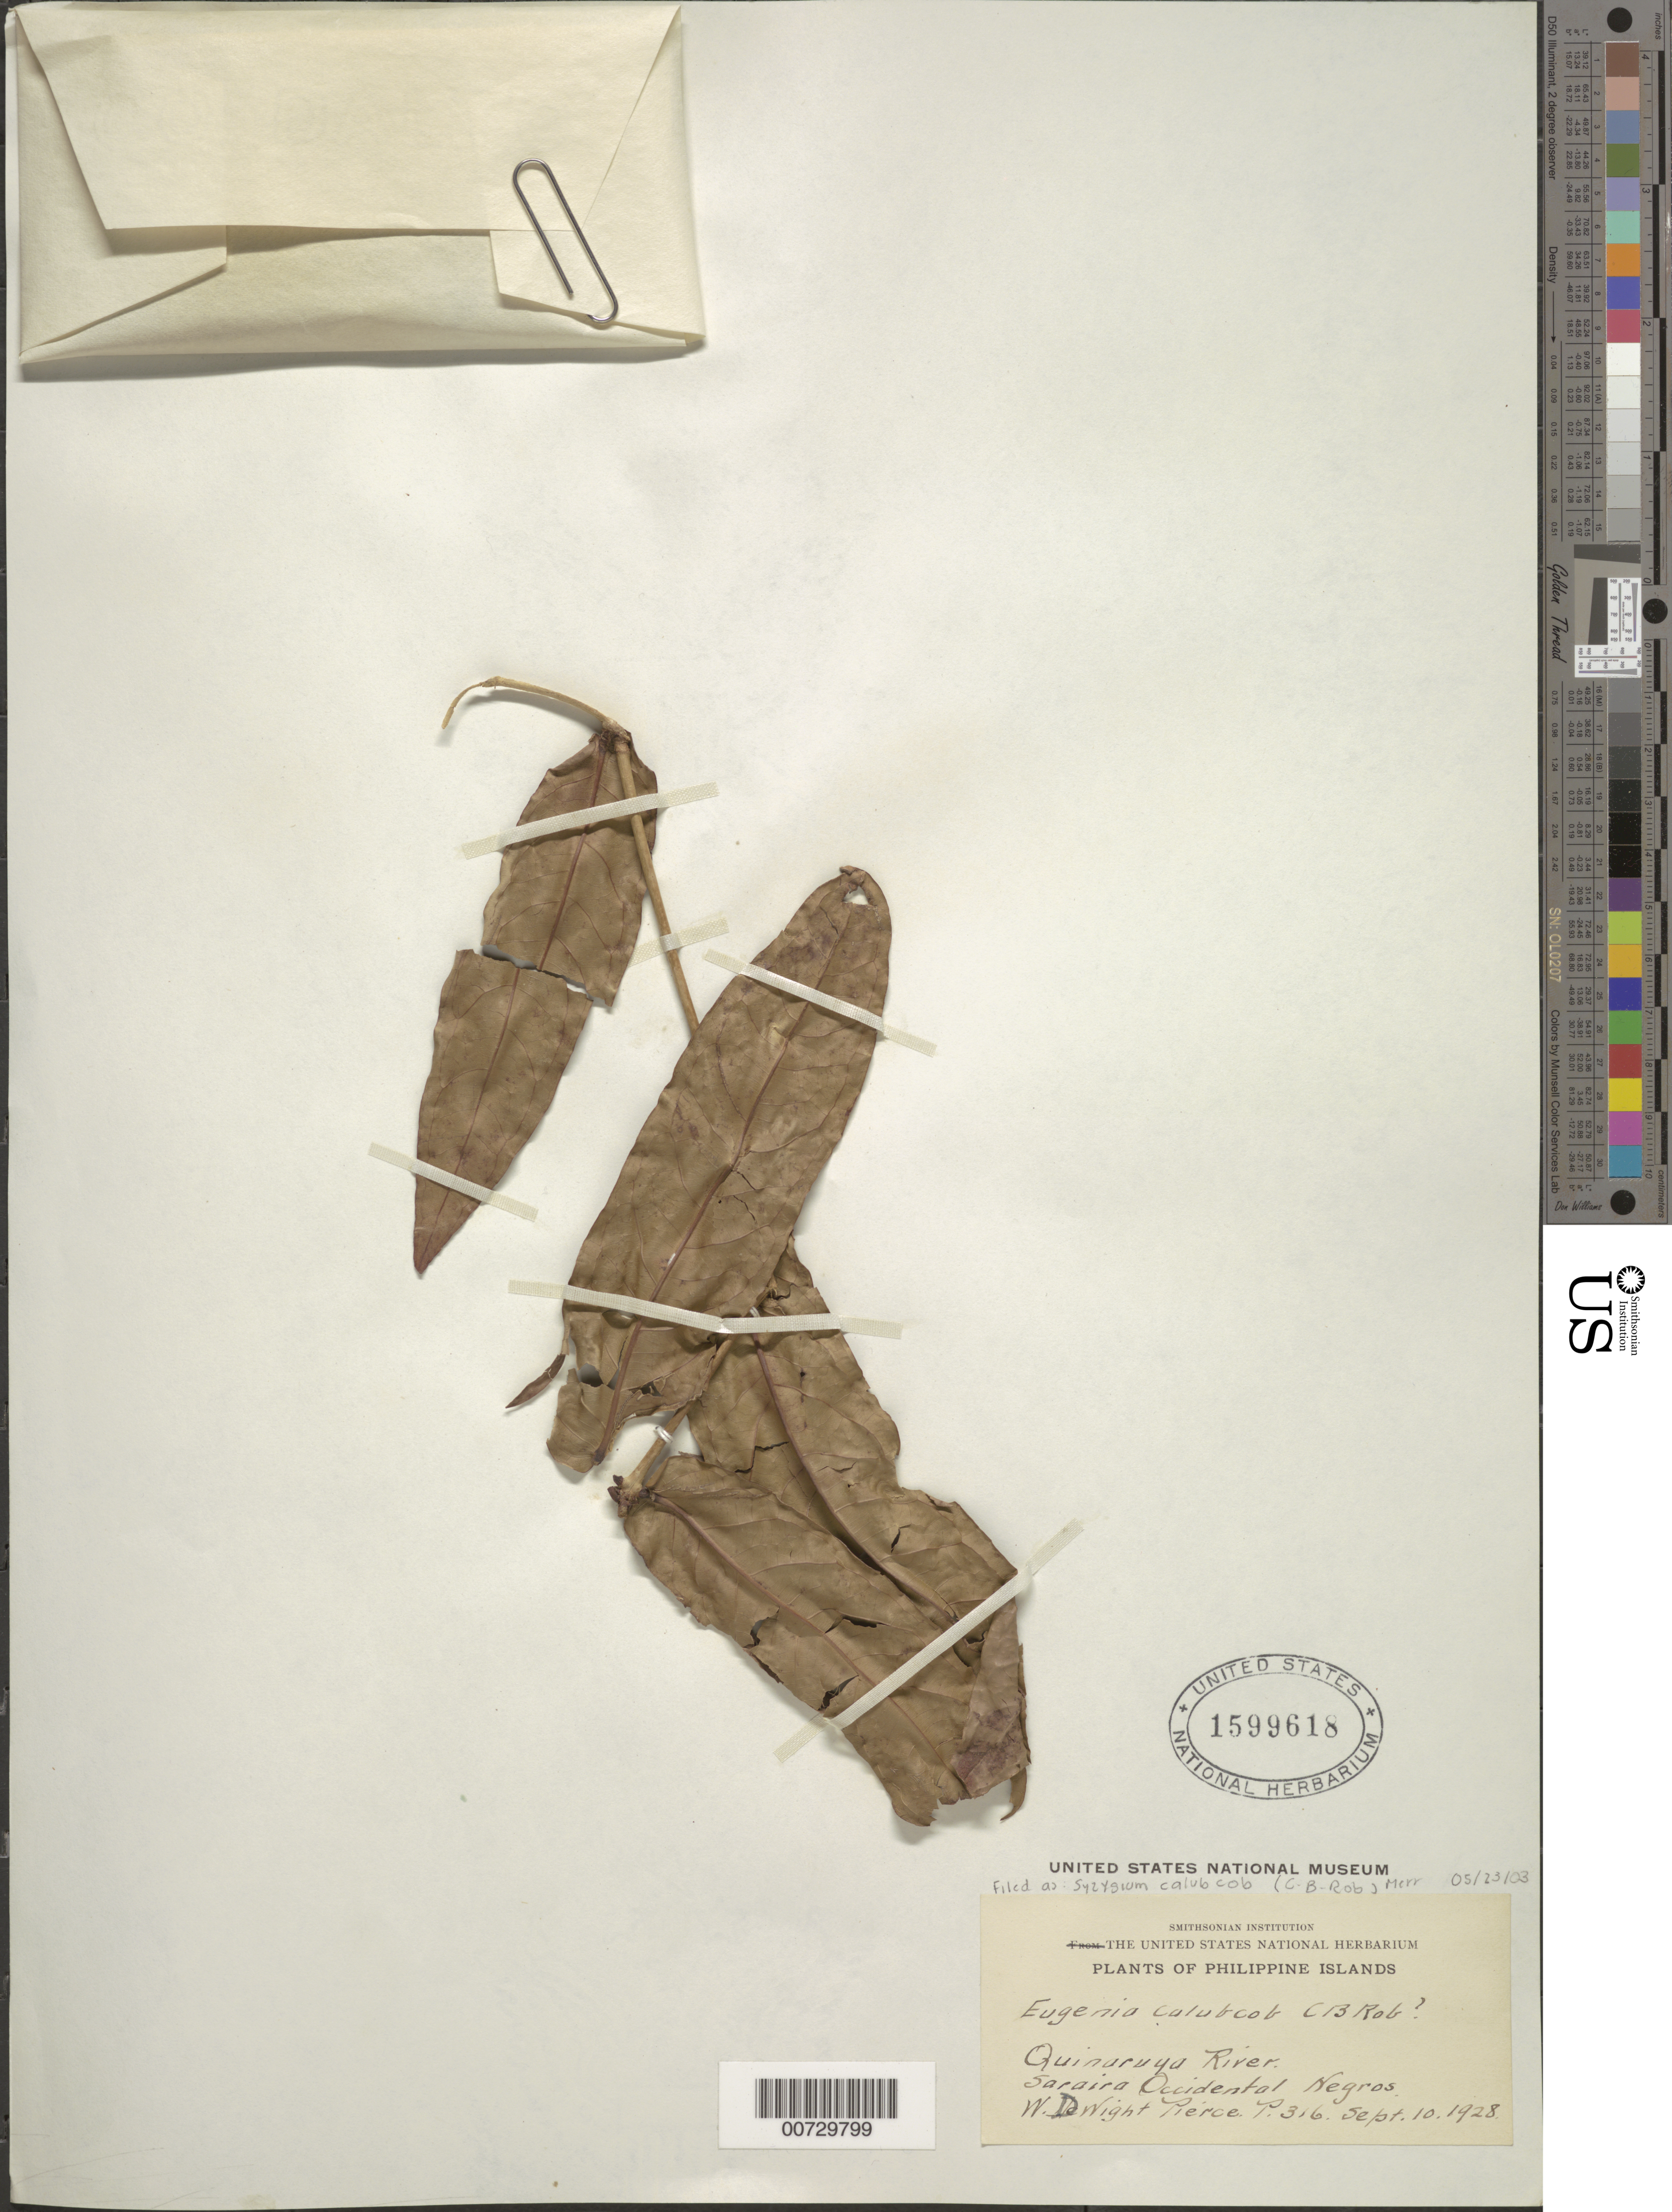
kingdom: Plantae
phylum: Tracheophyta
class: Magnoliopsida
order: Myrtales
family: Myrtaceae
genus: Syzygium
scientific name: Syzygium sp.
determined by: Strong, Mark T., (BOT), Smithsonian Institution - National Museum of Natural History (UNITED STATES)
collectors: W. Pierce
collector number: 316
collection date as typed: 10 Sep 1928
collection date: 1928-09-10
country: Philippines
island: Negros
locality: Saraira Occidental (Quinaruga River)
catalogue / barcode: US 1599618